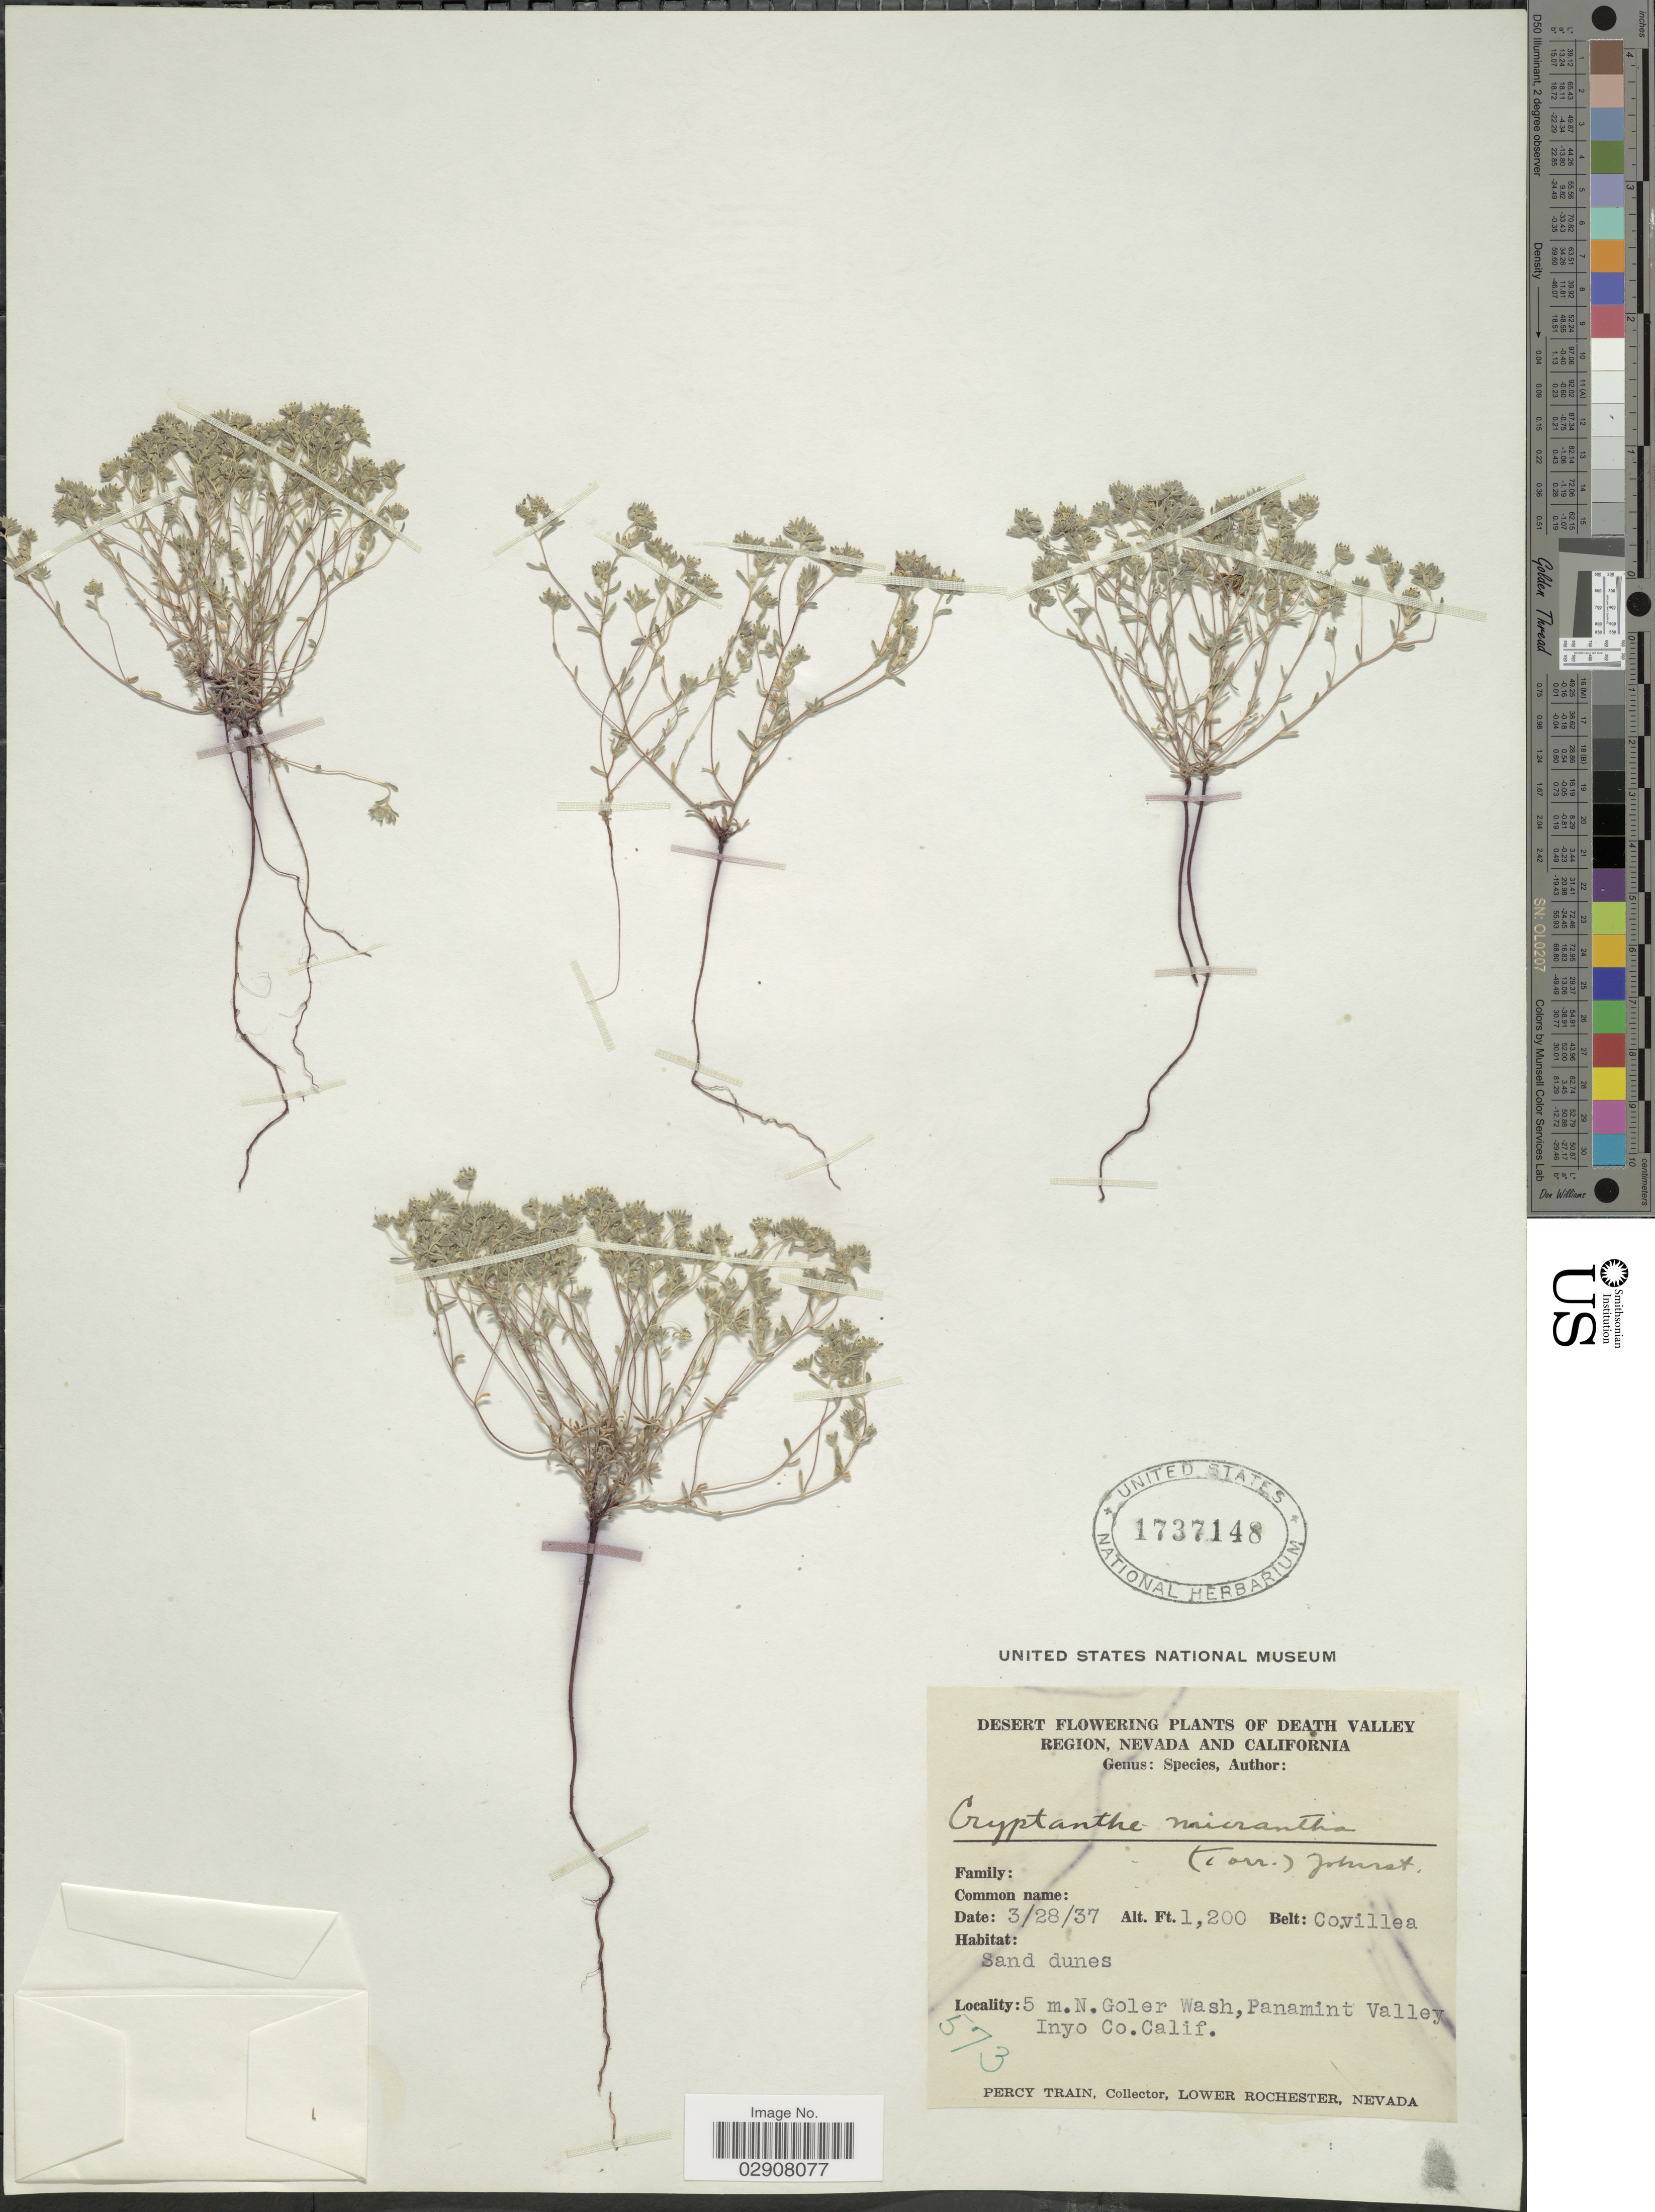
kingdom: Plantae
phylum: Tracheophyta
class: Magnoliopsida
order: Boraginales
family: Boraginaceae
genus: Cryptantha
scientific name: Cryptantha micrantha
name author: (Torr.) I.M. Johnst.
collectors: P. Train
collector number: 573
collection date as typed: Transcribed d/m/y: 28/3/37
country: United States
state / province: California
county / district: Inyo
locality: Belt: Covillea, 5 m. N. Goler Wash, Panamint Valley Inyo Co.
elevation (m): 366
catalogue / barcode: US 1737148